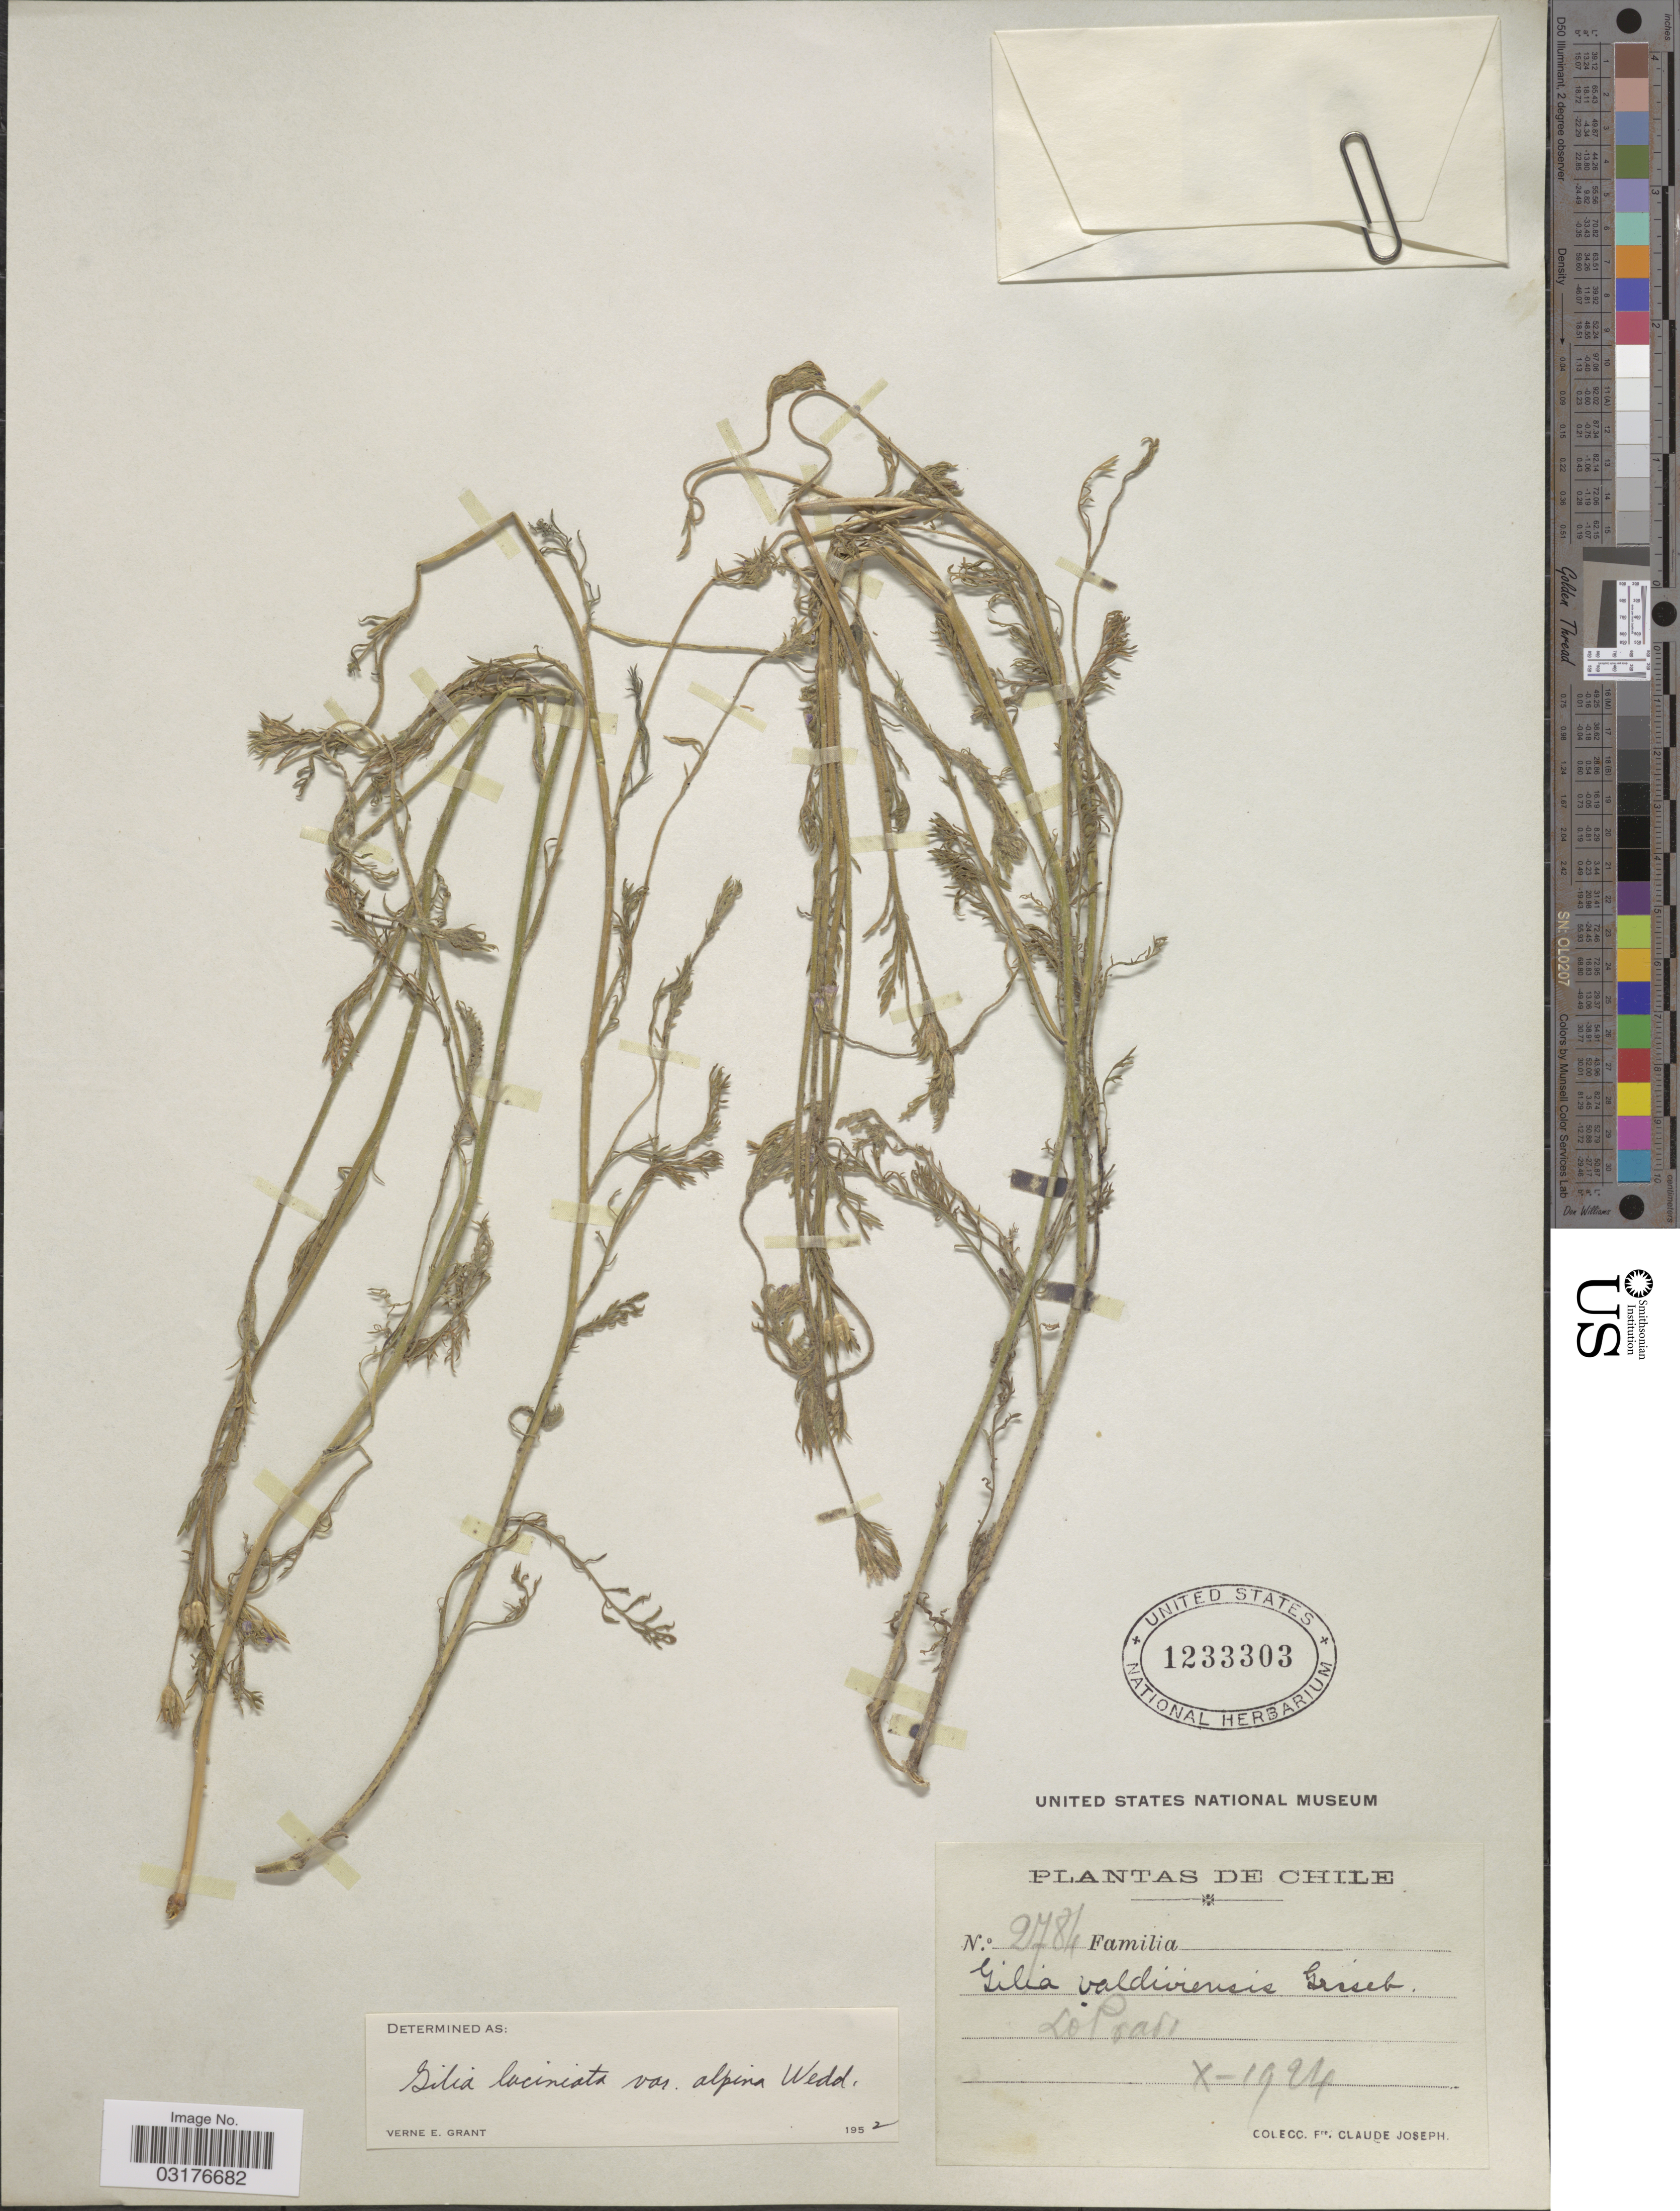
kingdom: Plantae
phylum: Tracheophyta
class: Magnoliopsida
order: Ericales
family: Polemoniaceae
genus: Gilia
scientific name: Gilia laciniata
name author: Ruiz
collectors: Bro. Claude-Joseph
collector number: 2784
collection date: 1924-10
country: Chile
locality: Lo Prado.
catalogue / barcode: US 1233303